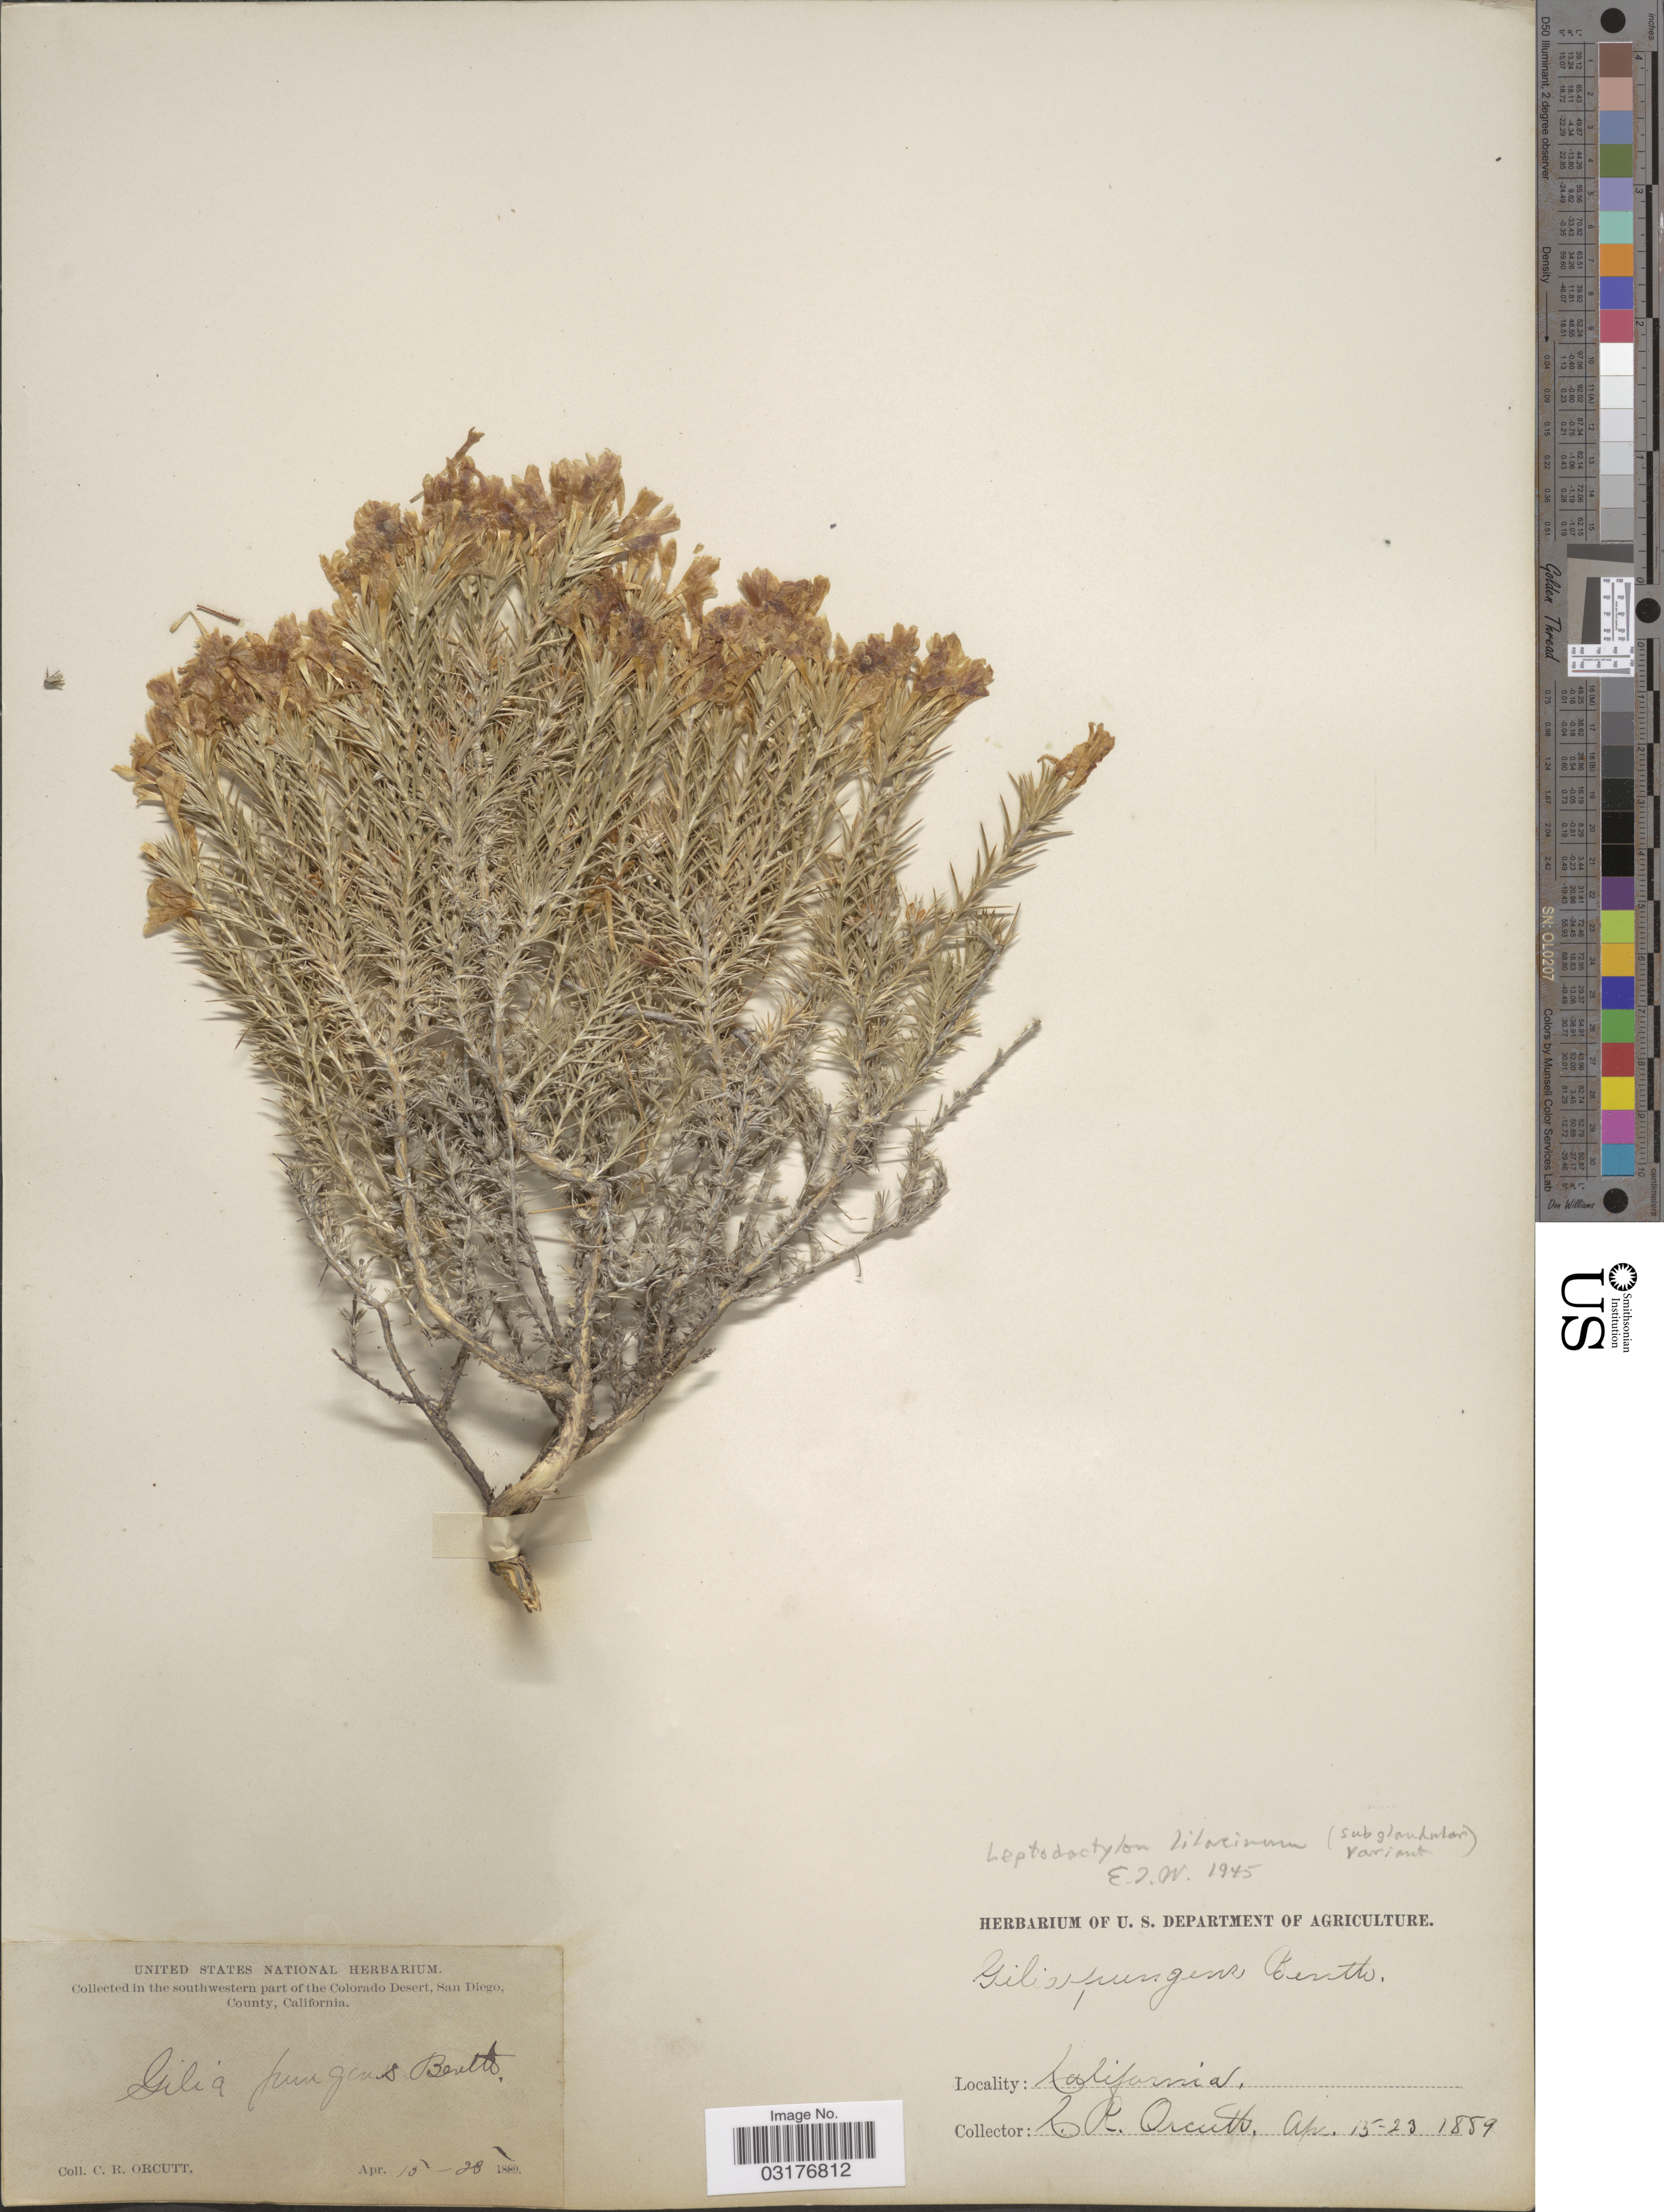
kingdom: Plantae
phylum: Tracheophyta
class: Magnoliopsida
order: Ericales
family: Polemoniaceae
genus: Linanthus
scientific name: Linanthus pungens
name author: (Torr.) J.M. Porter & L.A. Johnson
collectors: C. R. Orcutt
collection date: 1889-04-15/1889-04-23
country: United States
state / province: California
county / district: San Diego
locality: Southwestern part of the Colorado Desert, San Diego County.